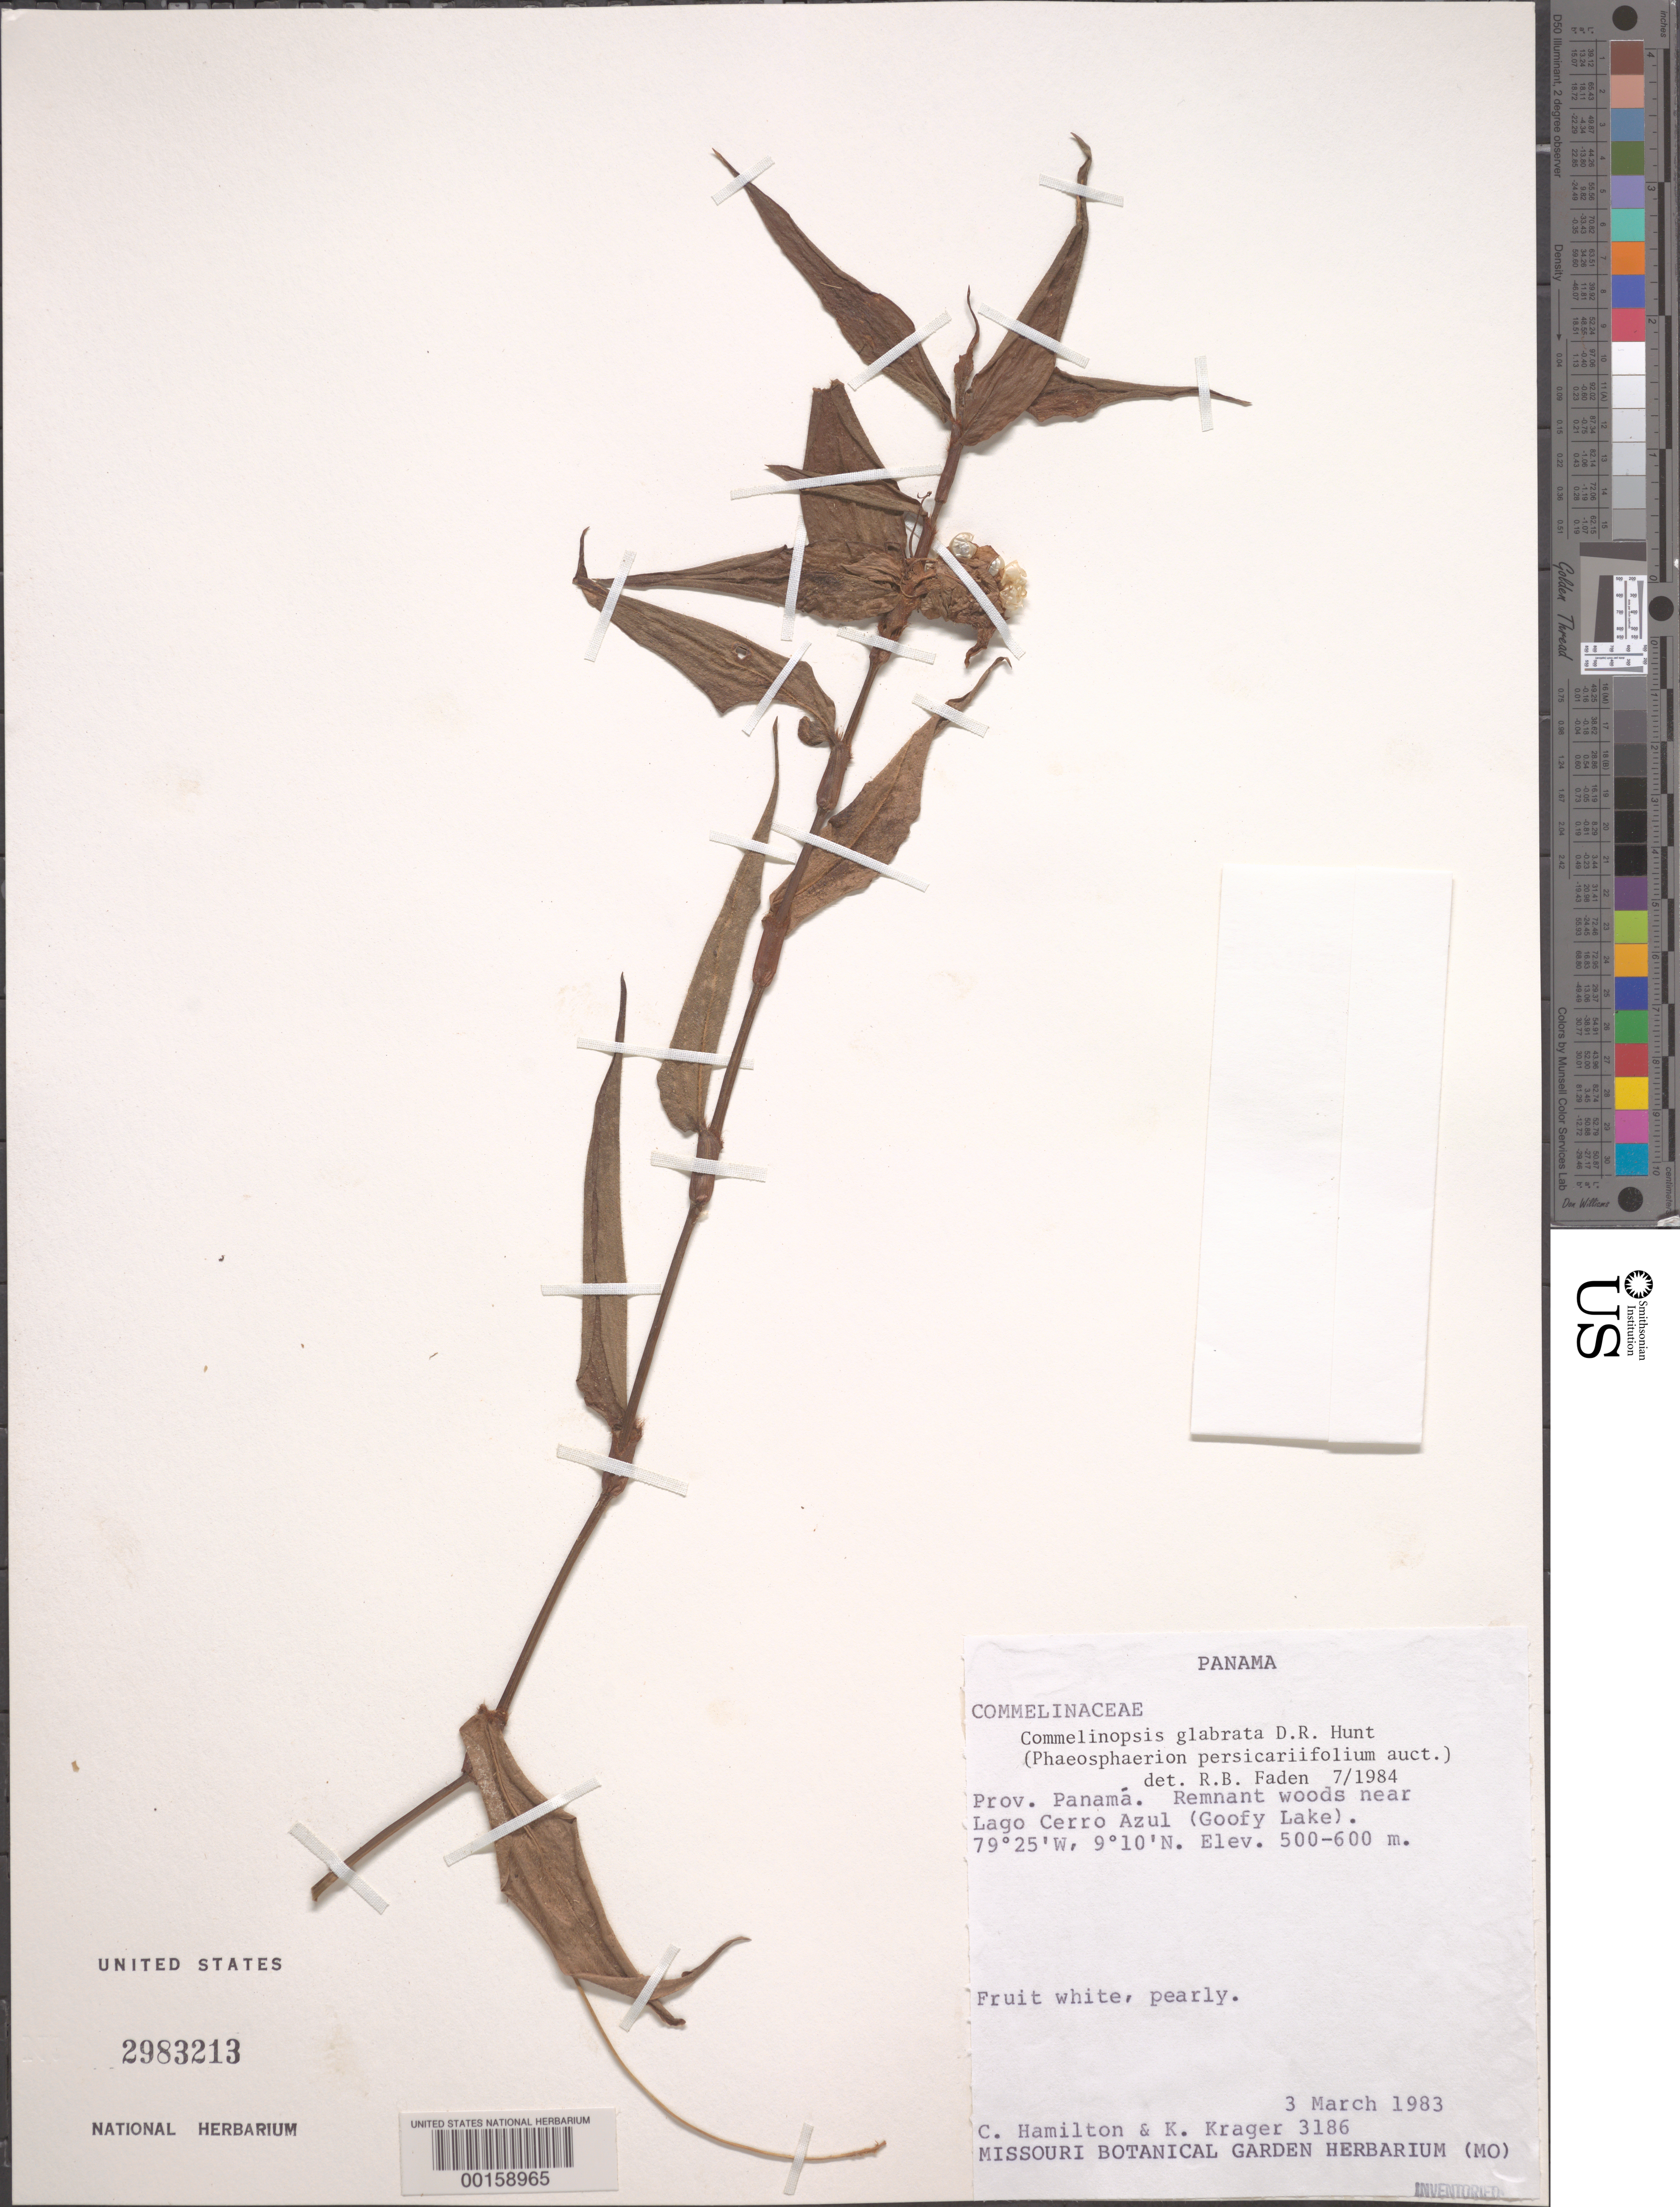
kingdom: Plantae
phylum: Tracheophyta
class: Liliopsida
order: Commelinales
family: Commelinaceae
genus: Commelina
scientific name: Commelina rufipes var. glabrata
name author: (D.R. Hunt) Faden & D.R. Hunt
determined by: Faden, Robert B., (US), Smithsonian Institution - National Museum of Natural History (UNITED STATES)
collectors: C. Hamilton & K. Kraeger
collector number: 3186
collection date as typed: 03 Mar 1983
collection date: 1983-03-03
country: Panama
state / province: Panamá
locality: Near Lago Cerro Azul (Goofy Lake)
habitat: Remnant woods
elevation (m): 500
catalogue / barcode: US 2983213